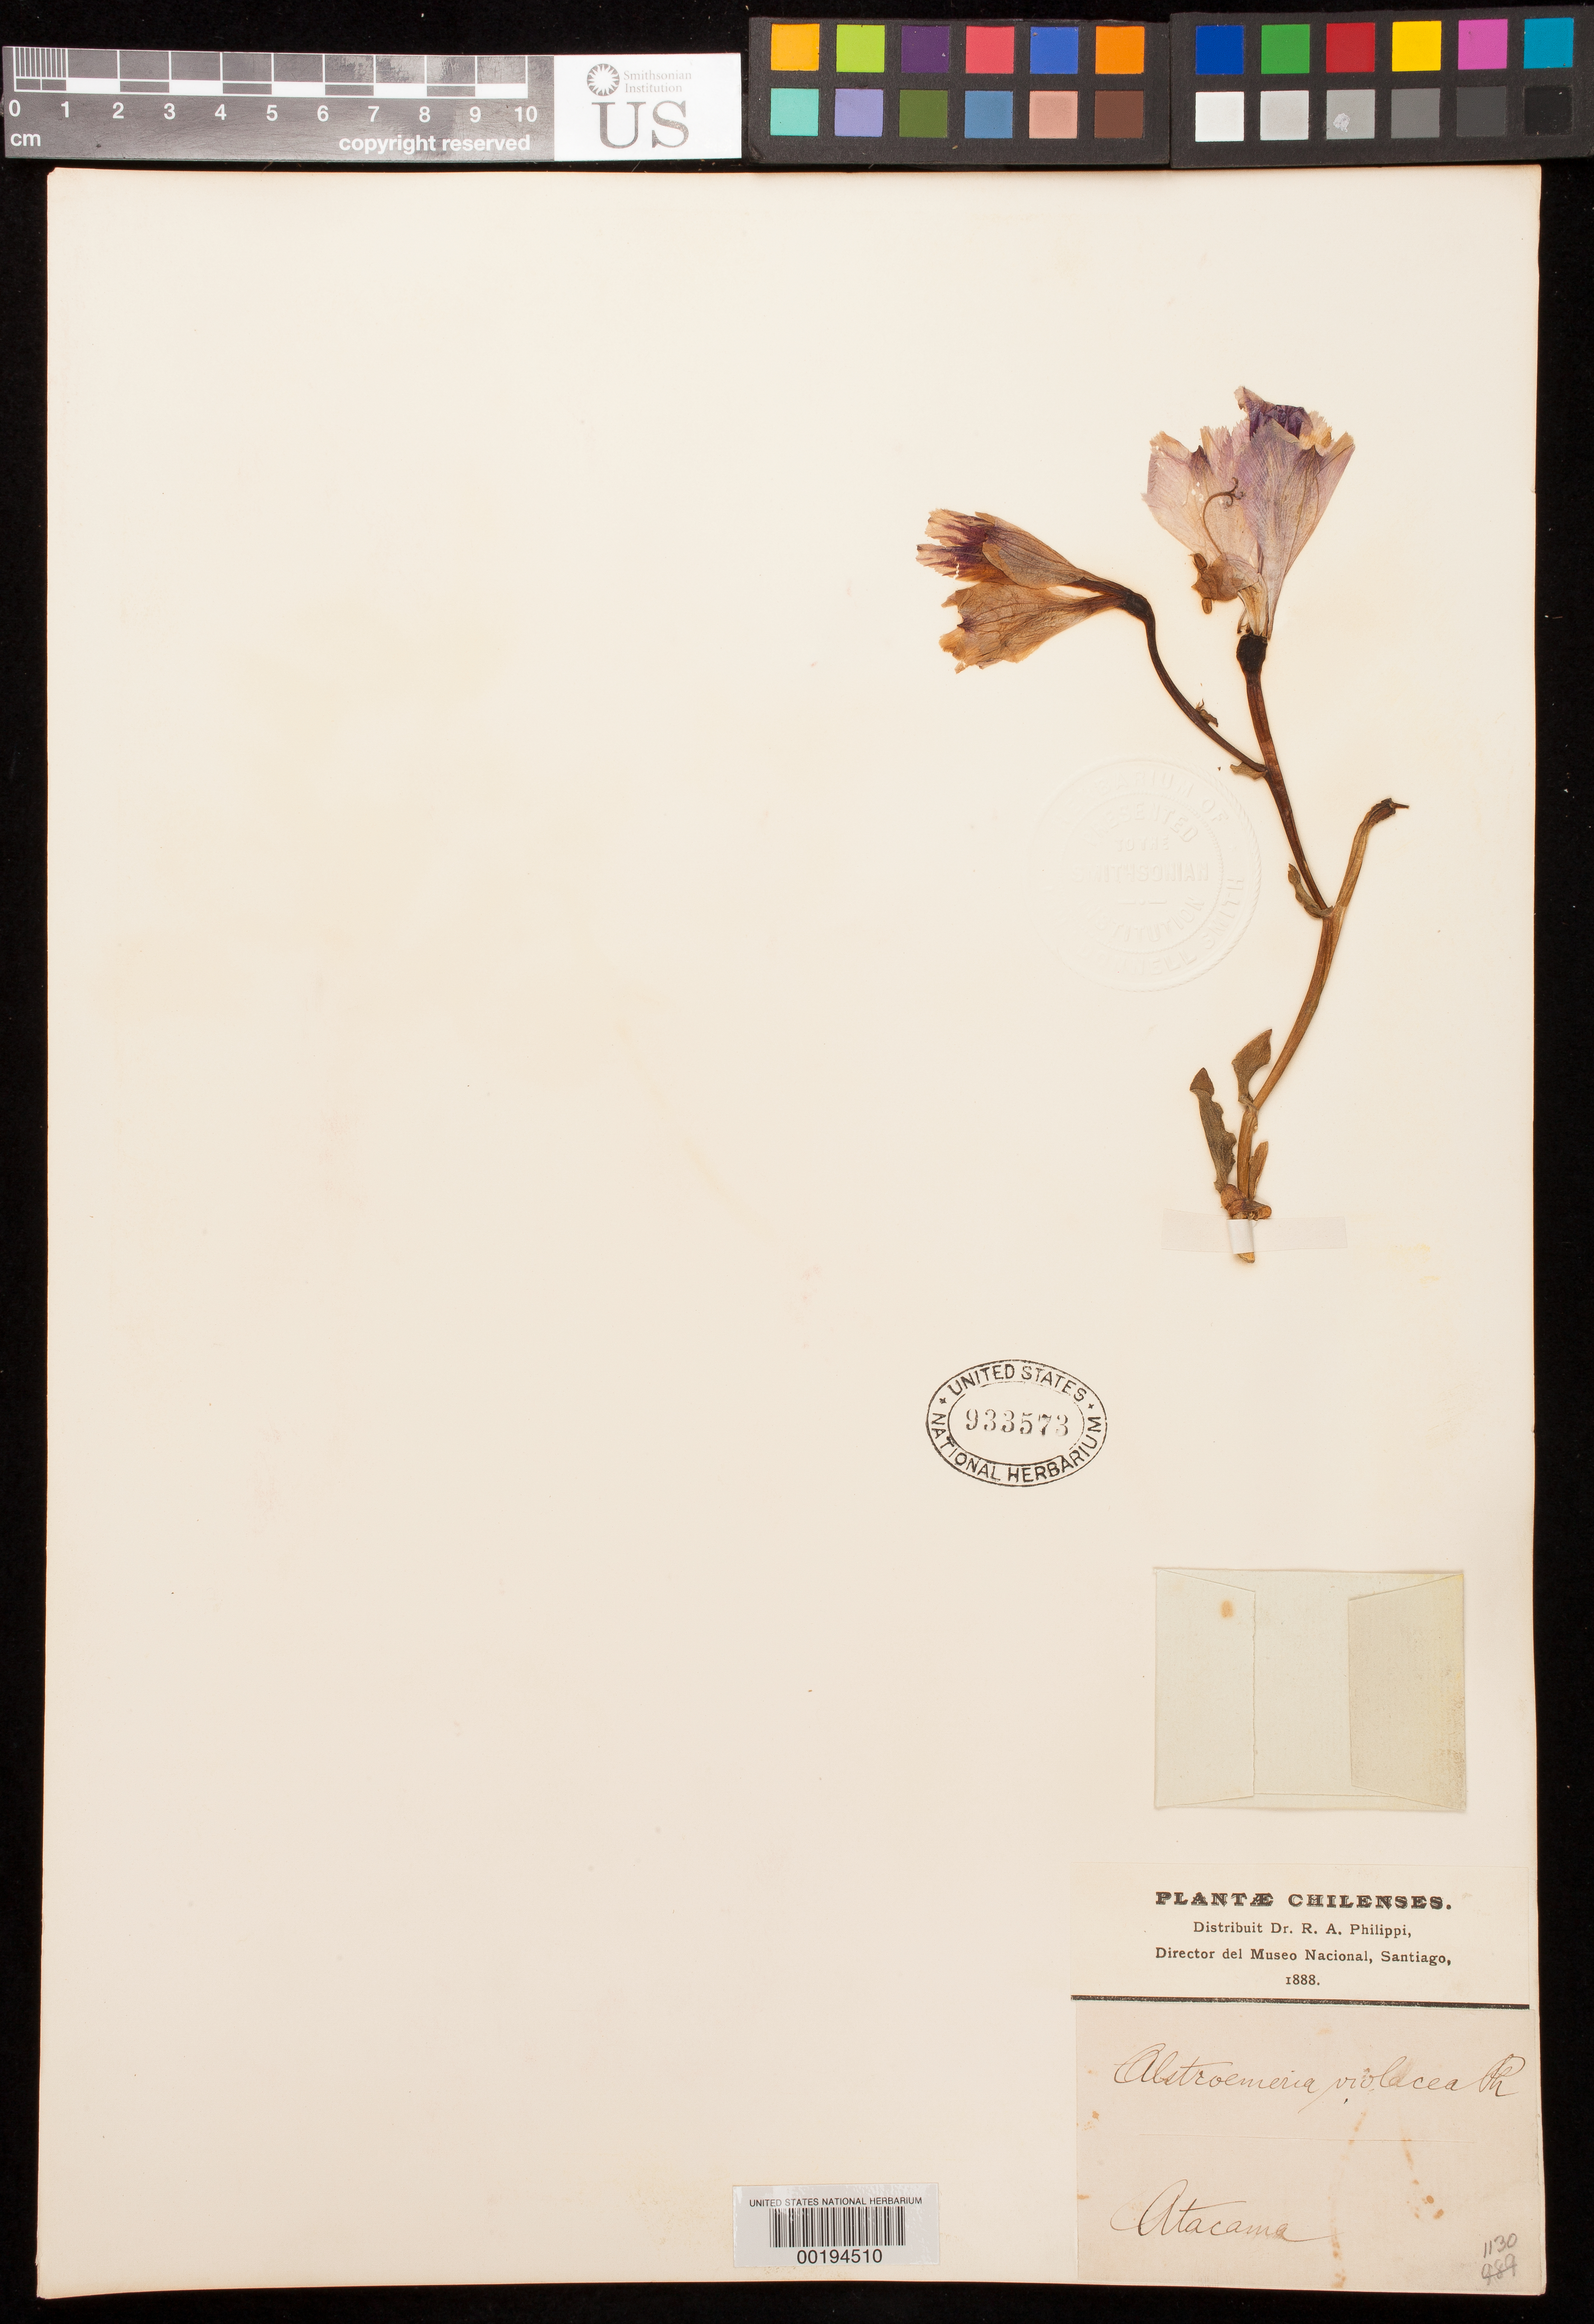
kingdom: Plantae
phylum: Tracheophyta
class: Liliopsida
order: Liliales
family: Alstroemeriaceae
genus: Alstroemeria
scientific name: Alstroemeria violacea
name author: Phil.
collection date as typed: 1888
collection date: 1888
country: Chile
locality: Atacama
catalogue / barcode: US 933573